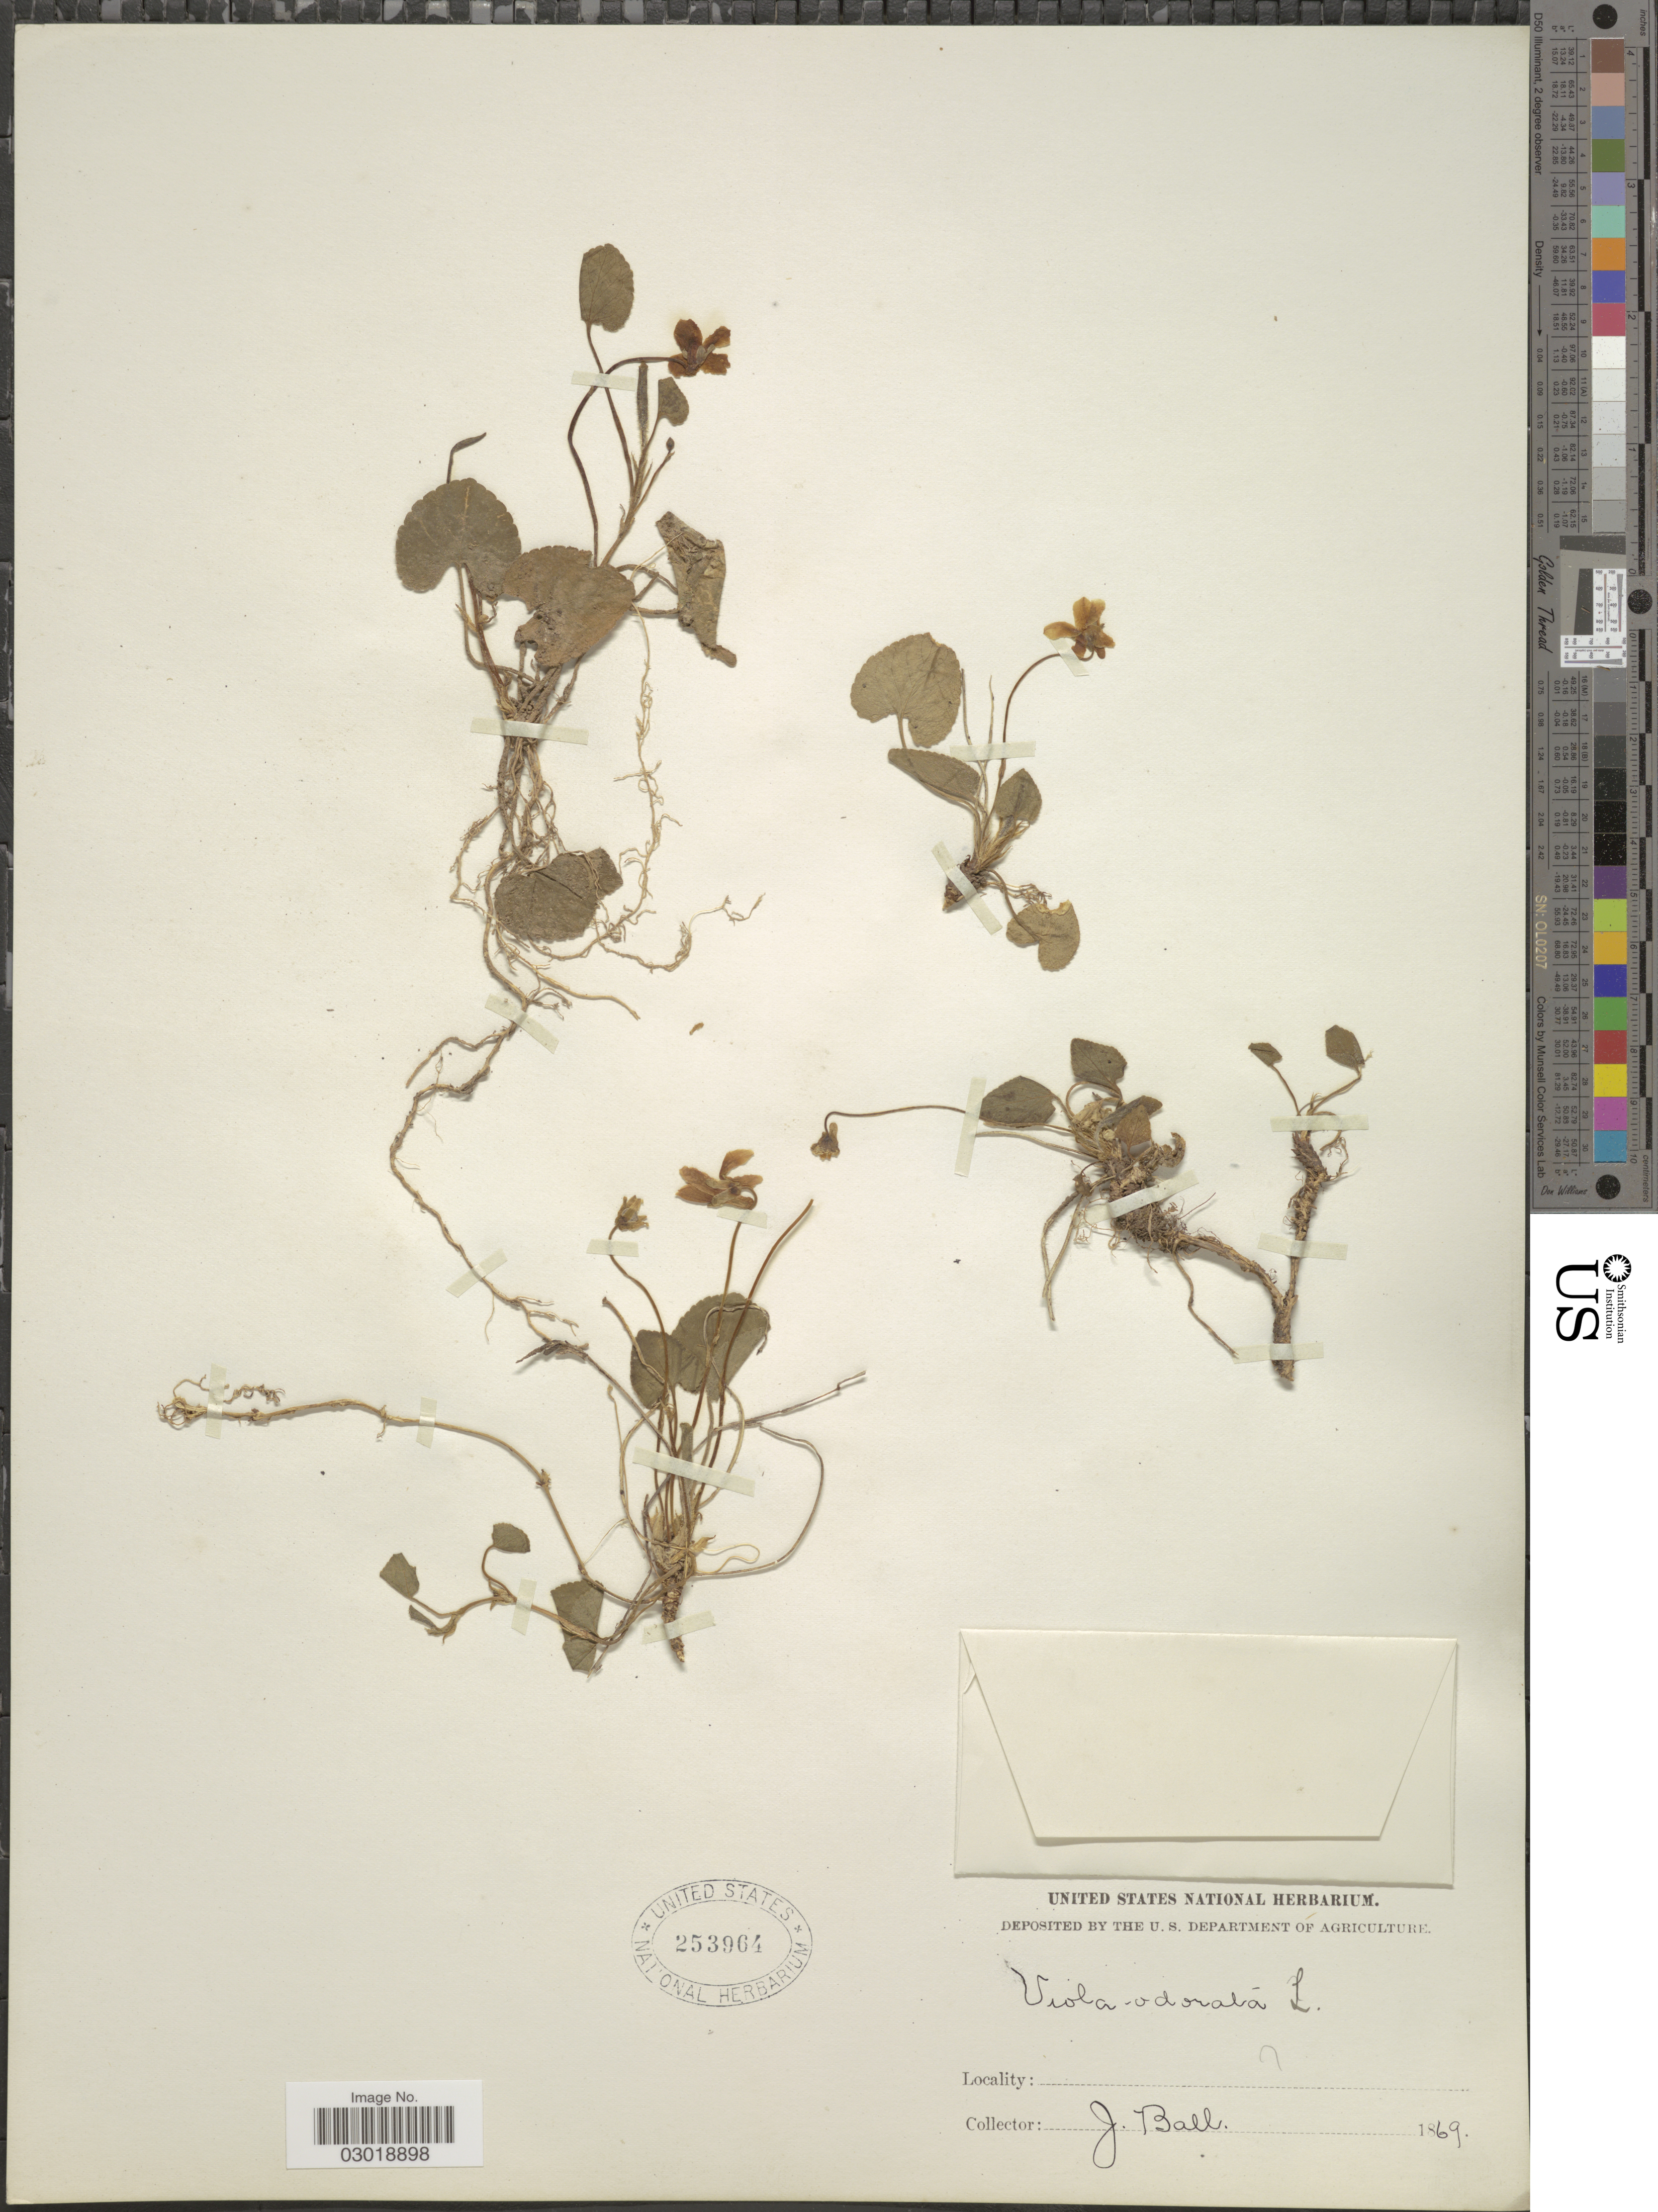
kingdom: Plantae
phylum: Tracheophyta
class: Magnoliopsida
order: Malpighiales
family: Violaceae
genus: Viola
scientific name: Viola odorata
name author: L.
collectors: J. Ball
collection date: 1869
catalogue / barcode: US 253964